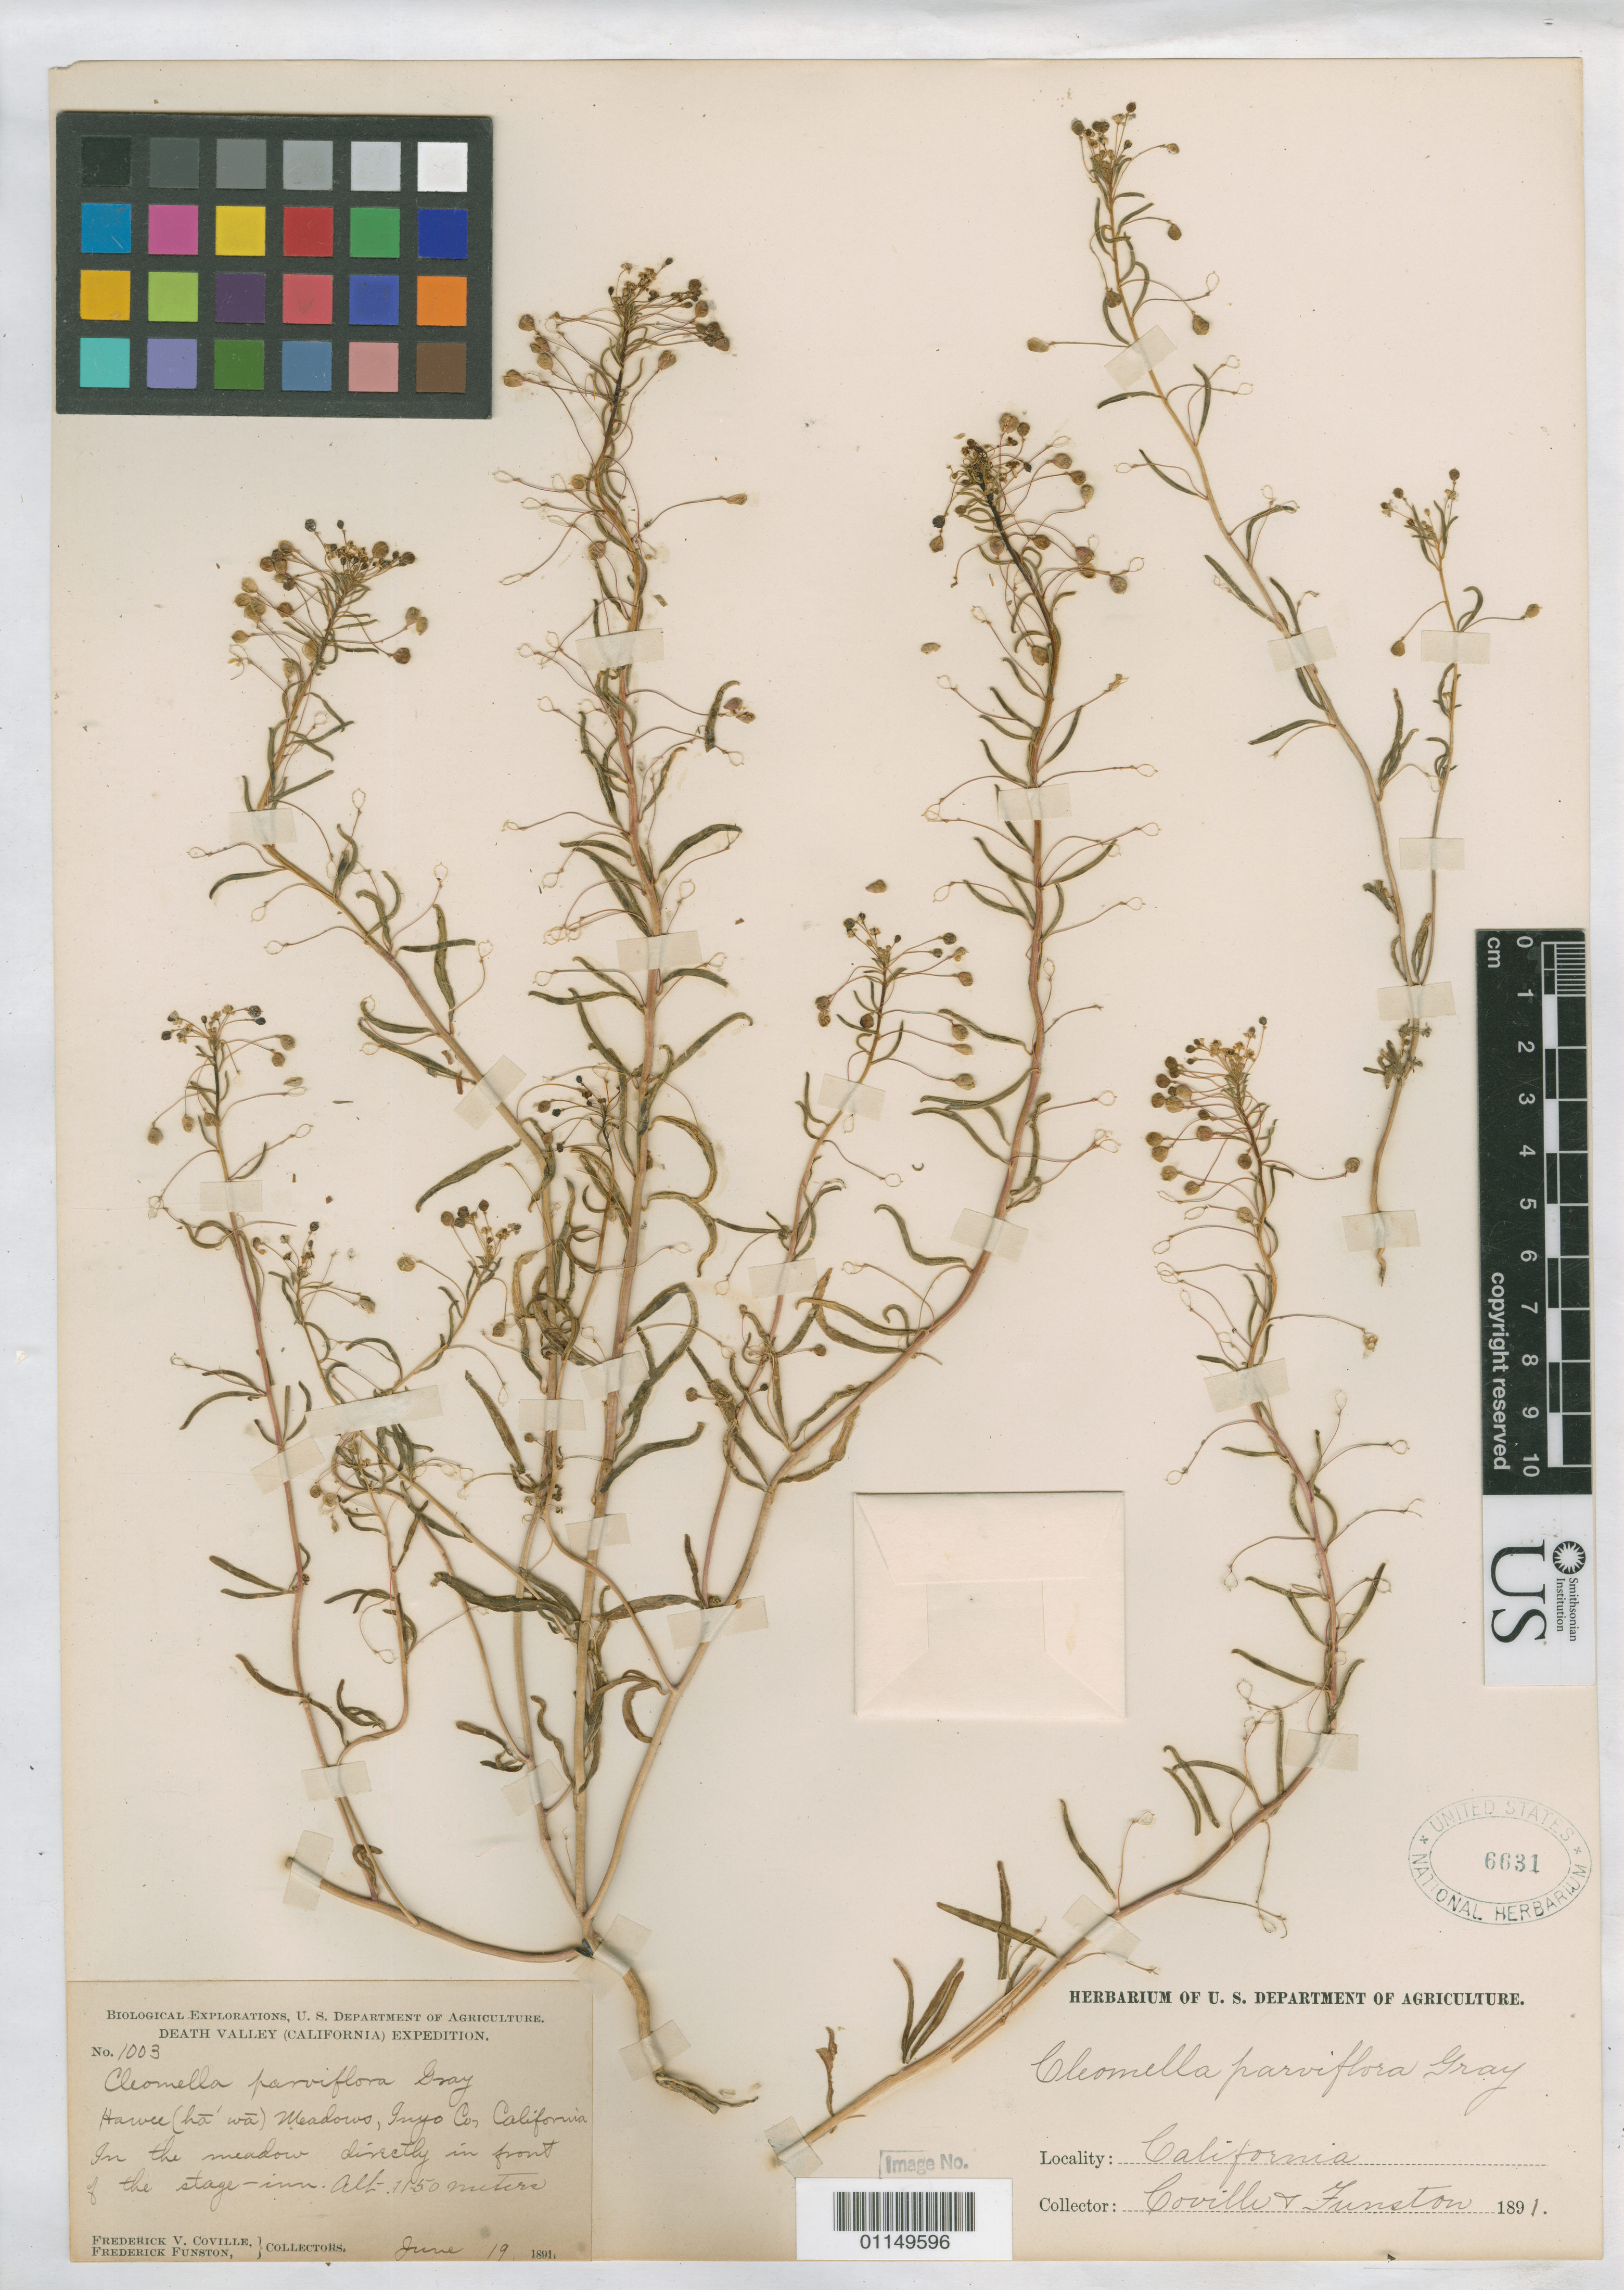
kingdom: Plantae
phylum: Tracheophyta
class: Magnoliopsida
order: Brassicales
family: Cleomaceae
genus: Cleomella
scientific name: Cleomella parviflora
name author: A. Gray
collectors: F. V. Coville & F. Funston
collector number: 1003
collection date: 1891-06-19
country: United States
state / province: California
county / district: Inyo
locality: Haway Meadows. In the meadow directly in front of the stage-inn.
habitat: Meadow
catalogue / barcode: US 6631